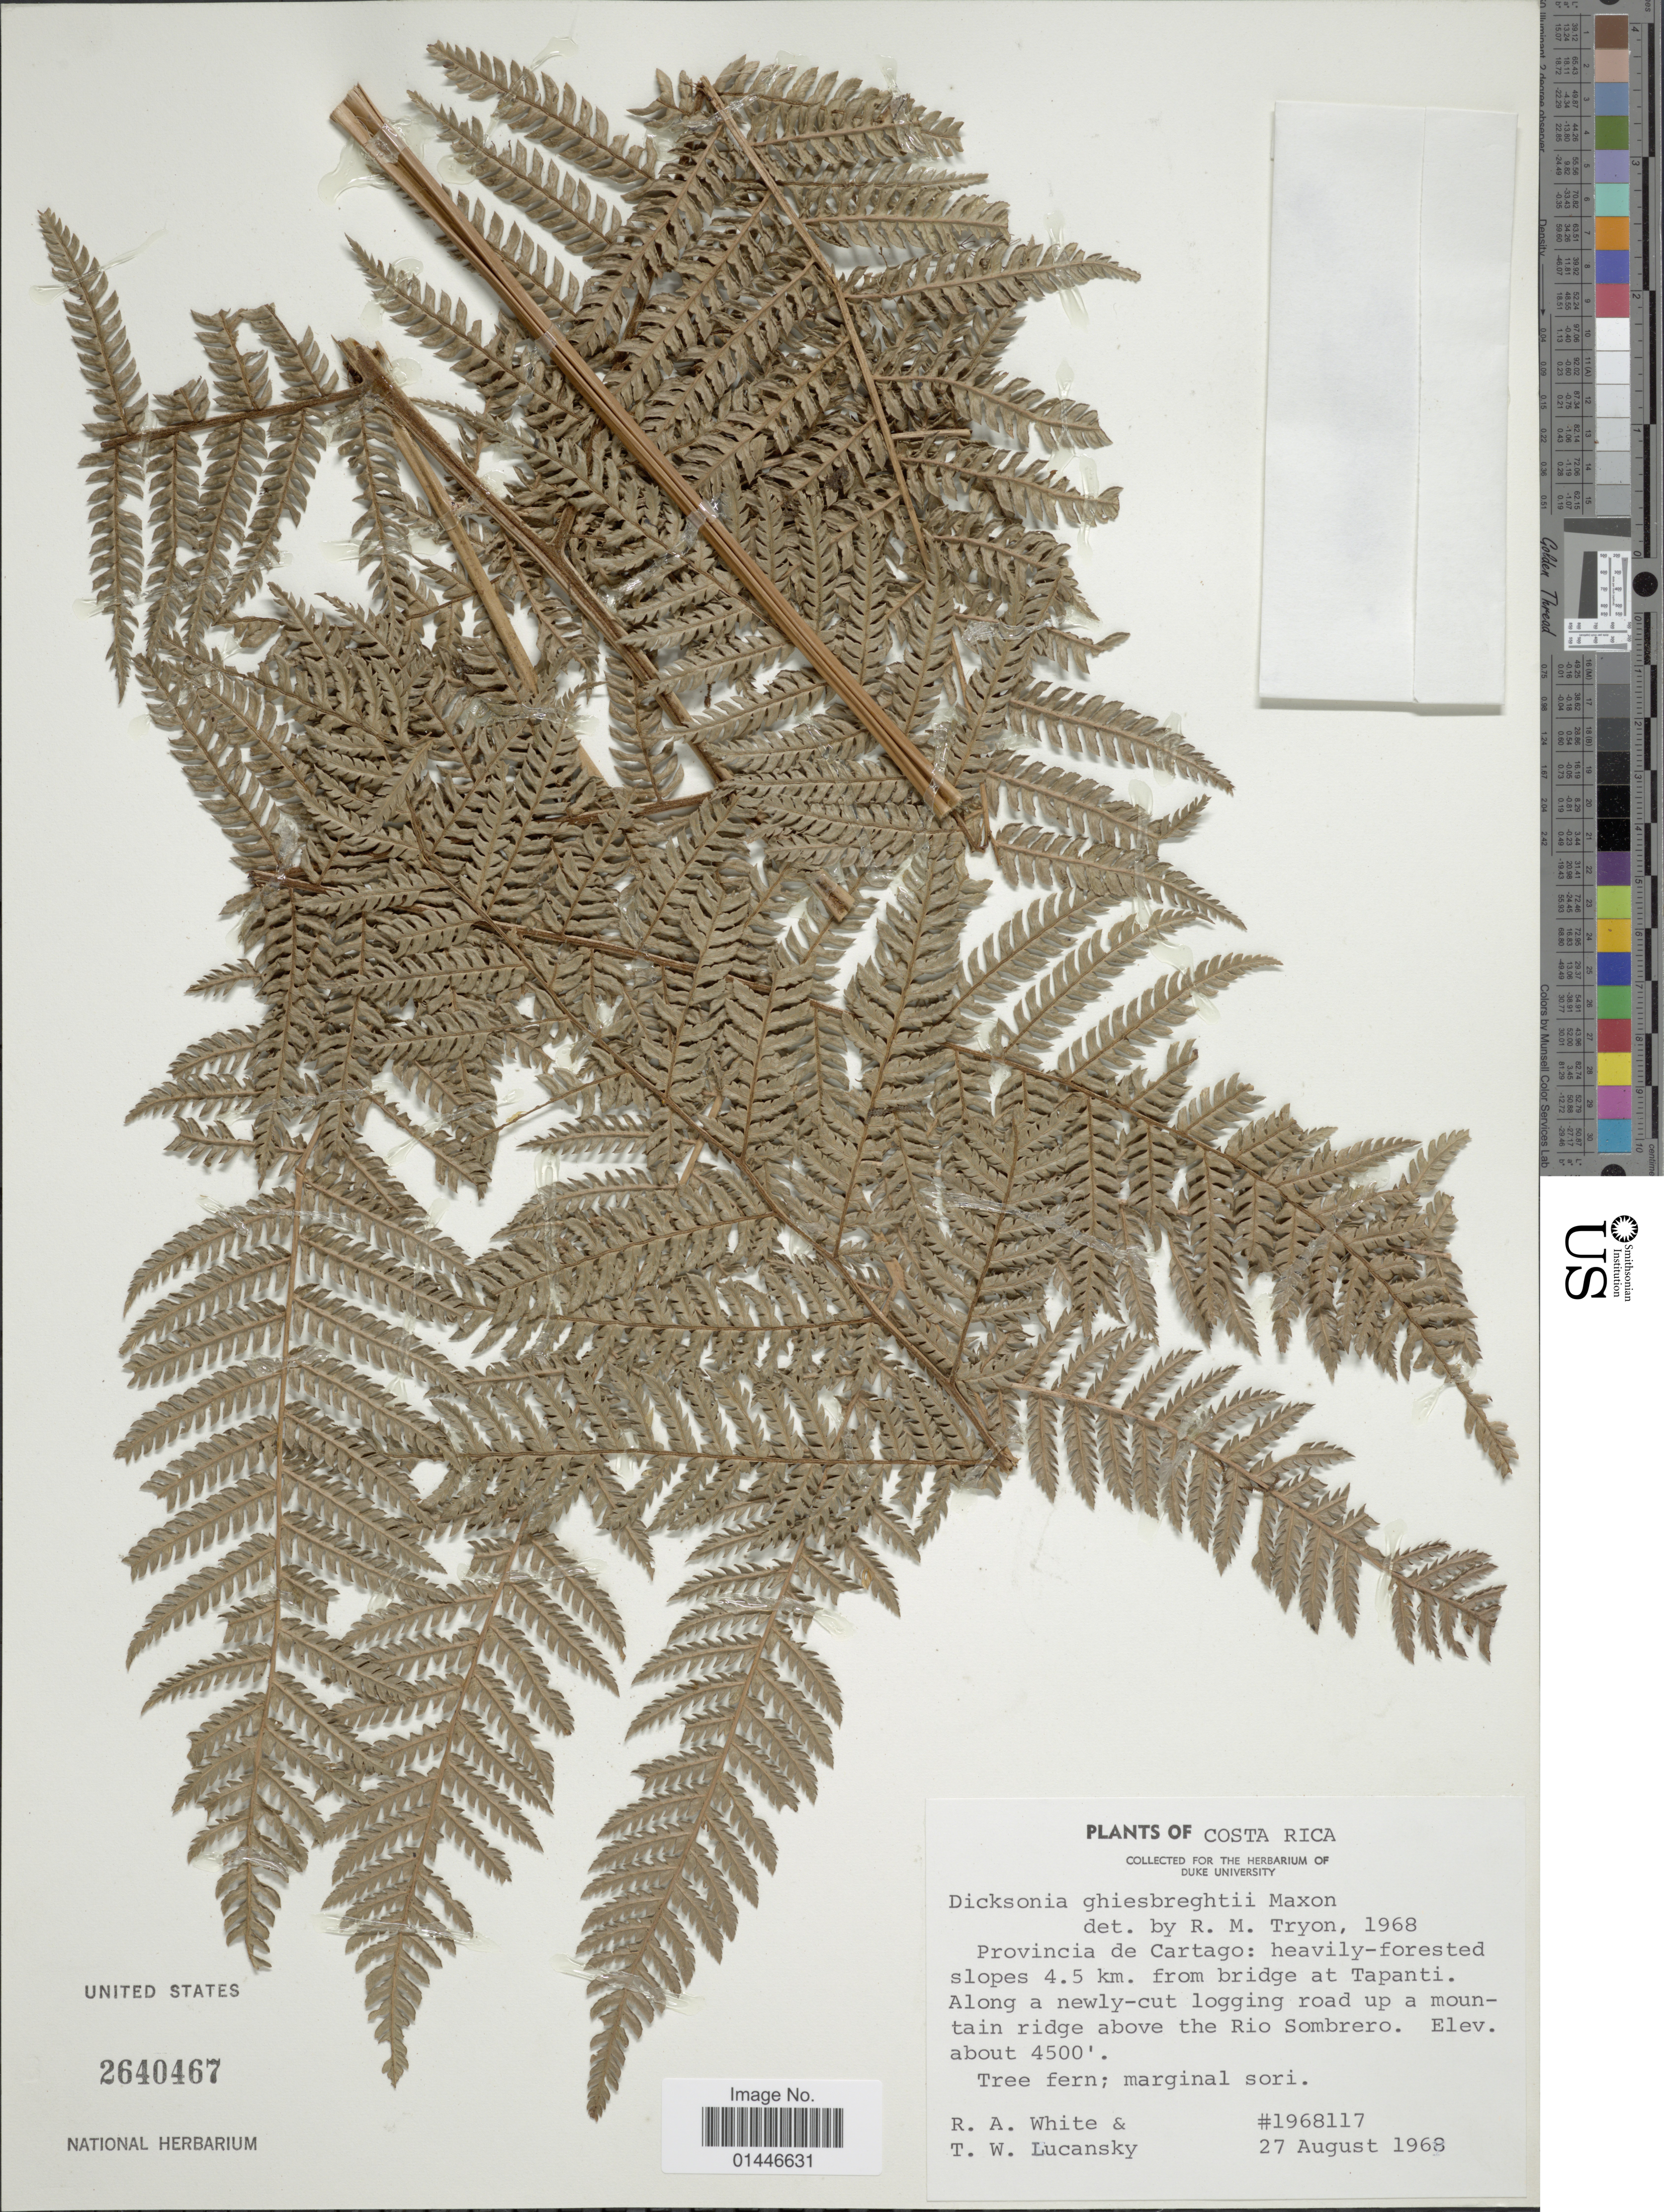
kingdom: Plantae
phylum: Tracheophyta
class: Polypodiopsida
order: Cyatheales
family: Dicksoniaceae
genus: Dicksonia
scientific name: Dicksonia gigantea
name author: H. Karst.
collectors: R. A. White & T. Lucansky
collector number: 1968117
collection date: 1968-08-27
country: Costa Rica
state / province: Cartago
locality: Heavily-forested slopes 4.5 km. from bridge at Tapanti. Along a newly cut logging road up a mountain ridge above the Rio Sombrero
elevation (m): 1372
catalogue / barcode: US 2640467